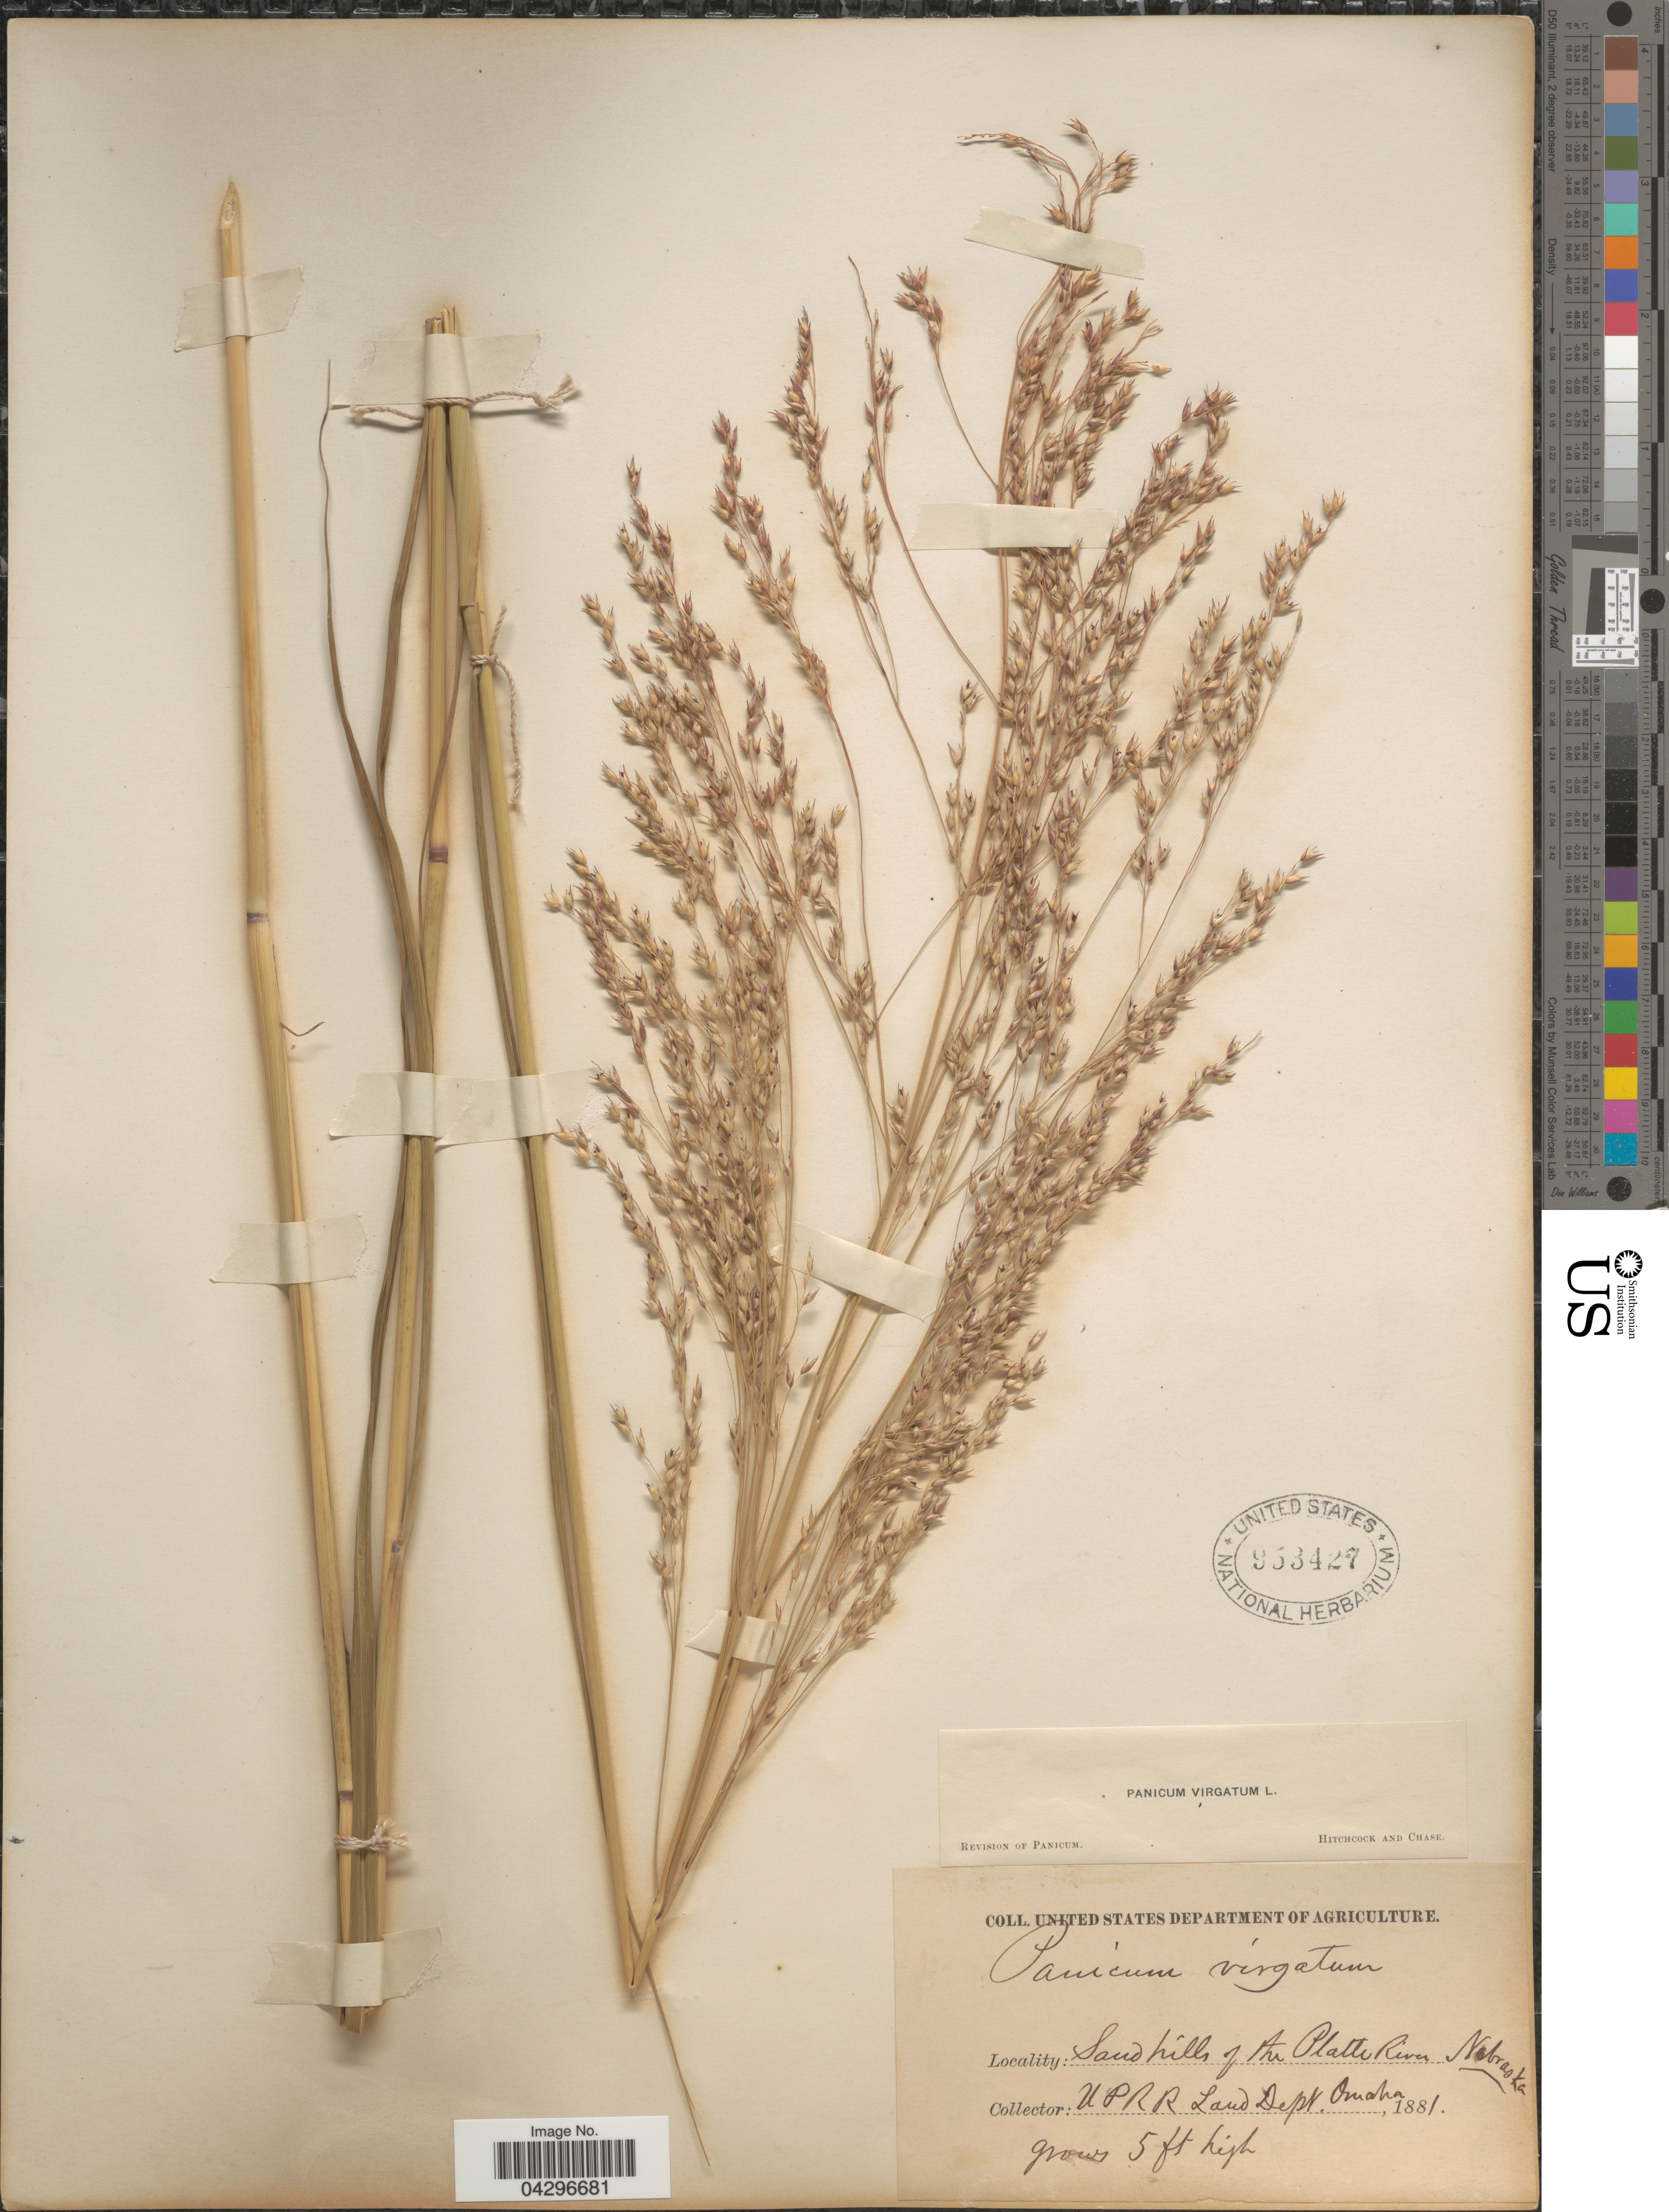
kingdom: Plantae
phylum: Tracheophyta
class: Liliopsida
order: Poales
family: Poaceae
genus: Panicum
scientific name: Panicum virgatum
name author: L.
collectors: UPRR Land Dept. Omaha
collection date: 1881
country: United States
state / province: Nebraska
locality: Sand hills of the Platte River.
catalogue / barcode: US 953427